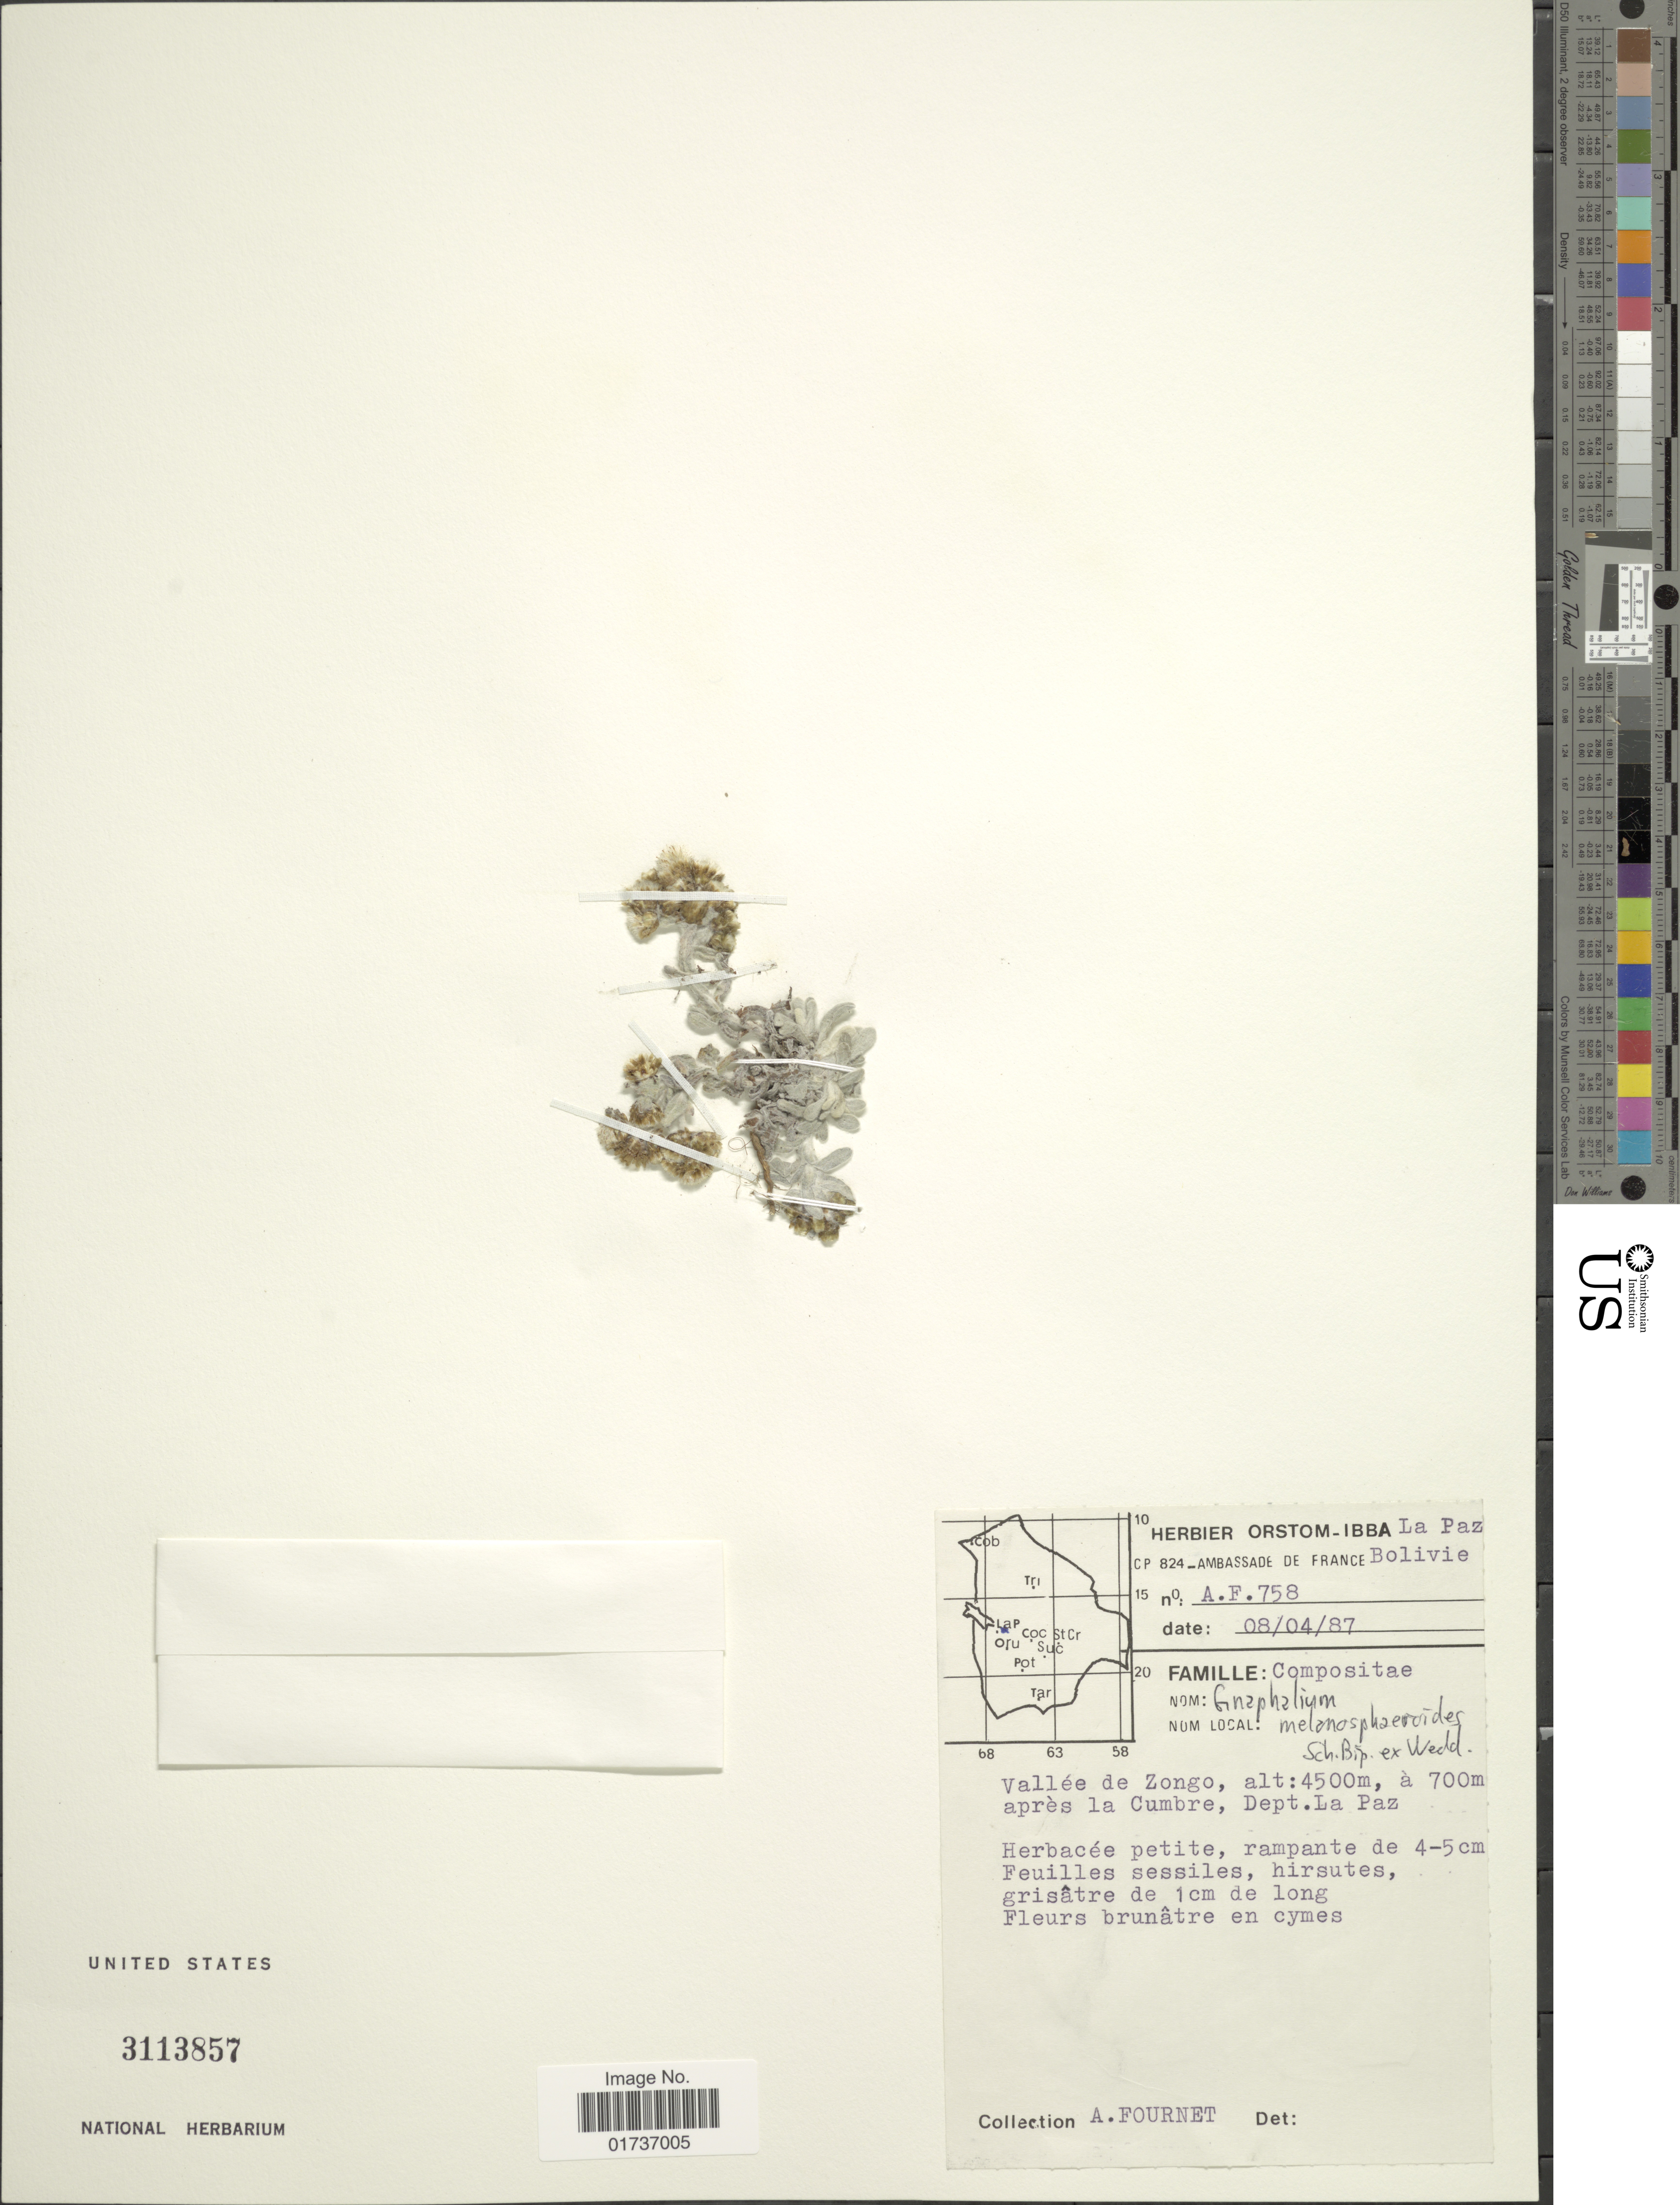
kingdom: Plantae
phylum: Tracheophyta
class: Magnoliopsida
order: Asterales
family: Asteraceae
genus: Gnaphalium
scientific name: Gnaphalium melanosphaeroides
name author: Sch. Bip. & Wedd.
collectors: A. Fournet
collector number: A. F. 758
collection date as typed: Transcribed d/m/y: 7/4/87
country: Bolivia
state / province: La Paz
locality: Vallée de Zongo, après la Cumbre, Dept La Paz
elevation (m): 4500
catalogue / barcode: US 3113857